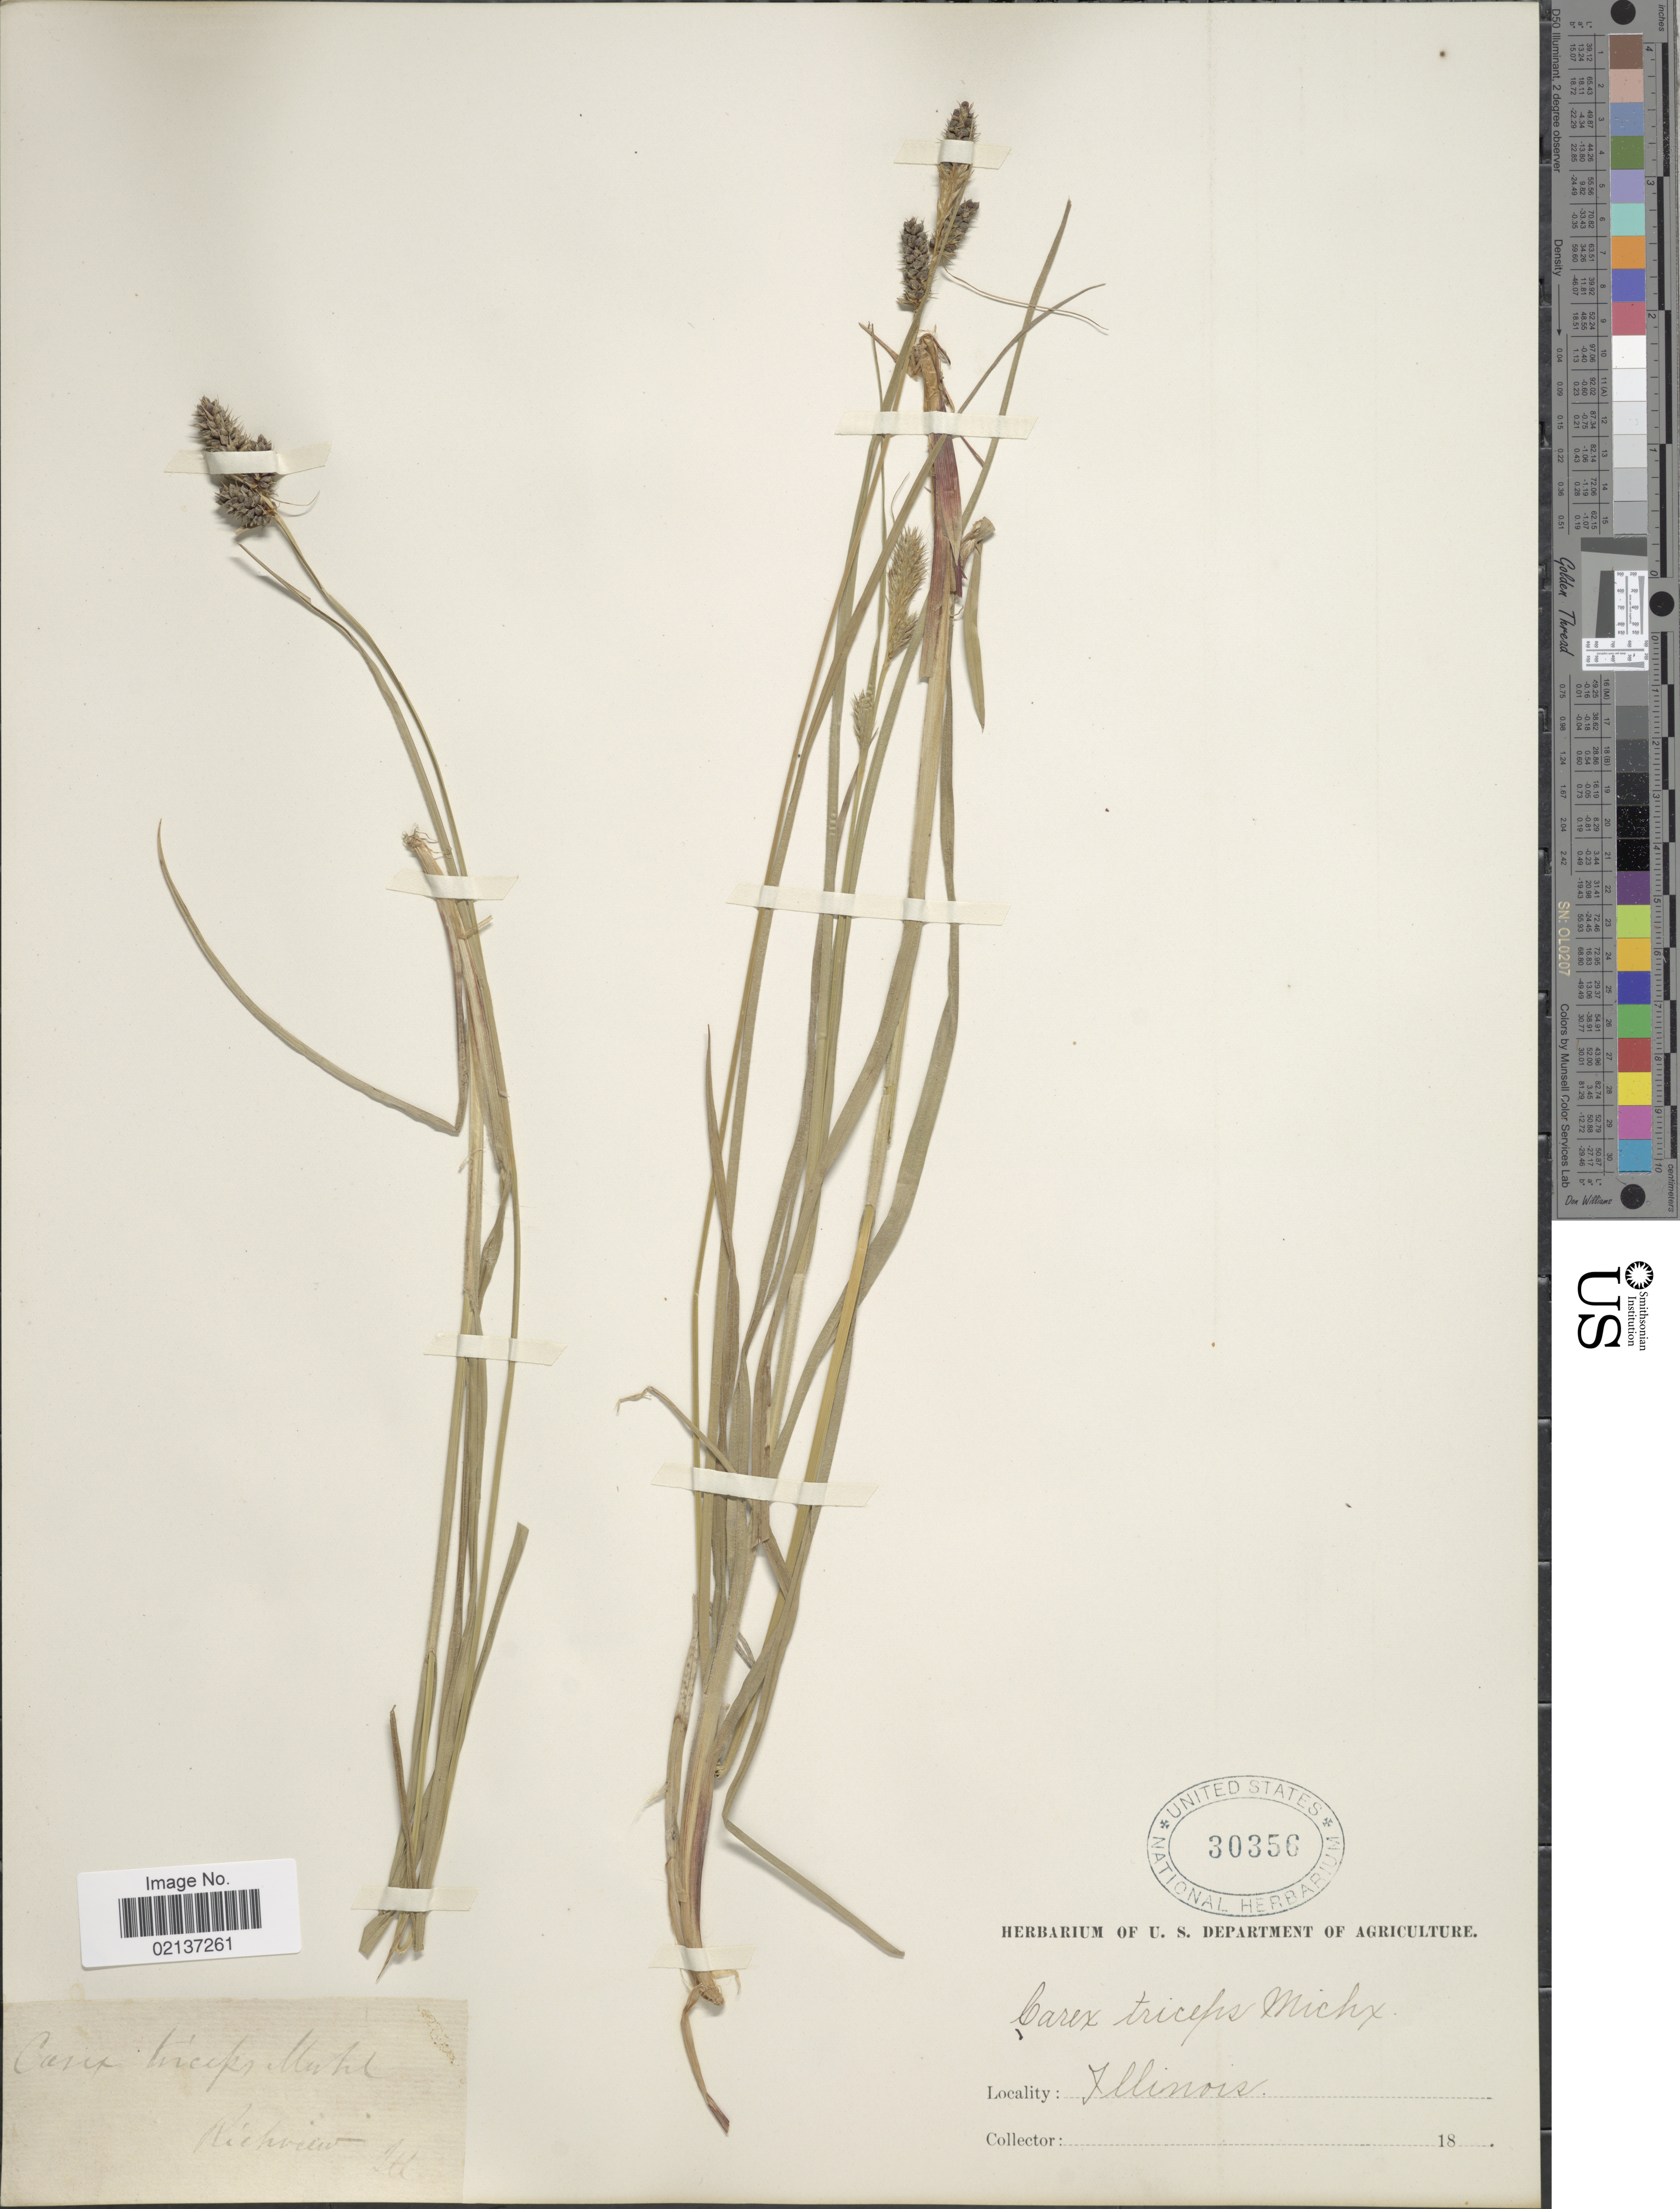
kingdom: Plantae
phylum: Tracheophyta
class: Liliopsida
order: Poales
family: Cyperaceae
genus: Carex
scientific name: Carex hirsutella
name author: Mack.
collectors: ex herb. U. S. Department of Agriculture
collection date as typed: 18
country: United States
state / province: Illinois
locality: Richview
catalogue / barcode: US 30356